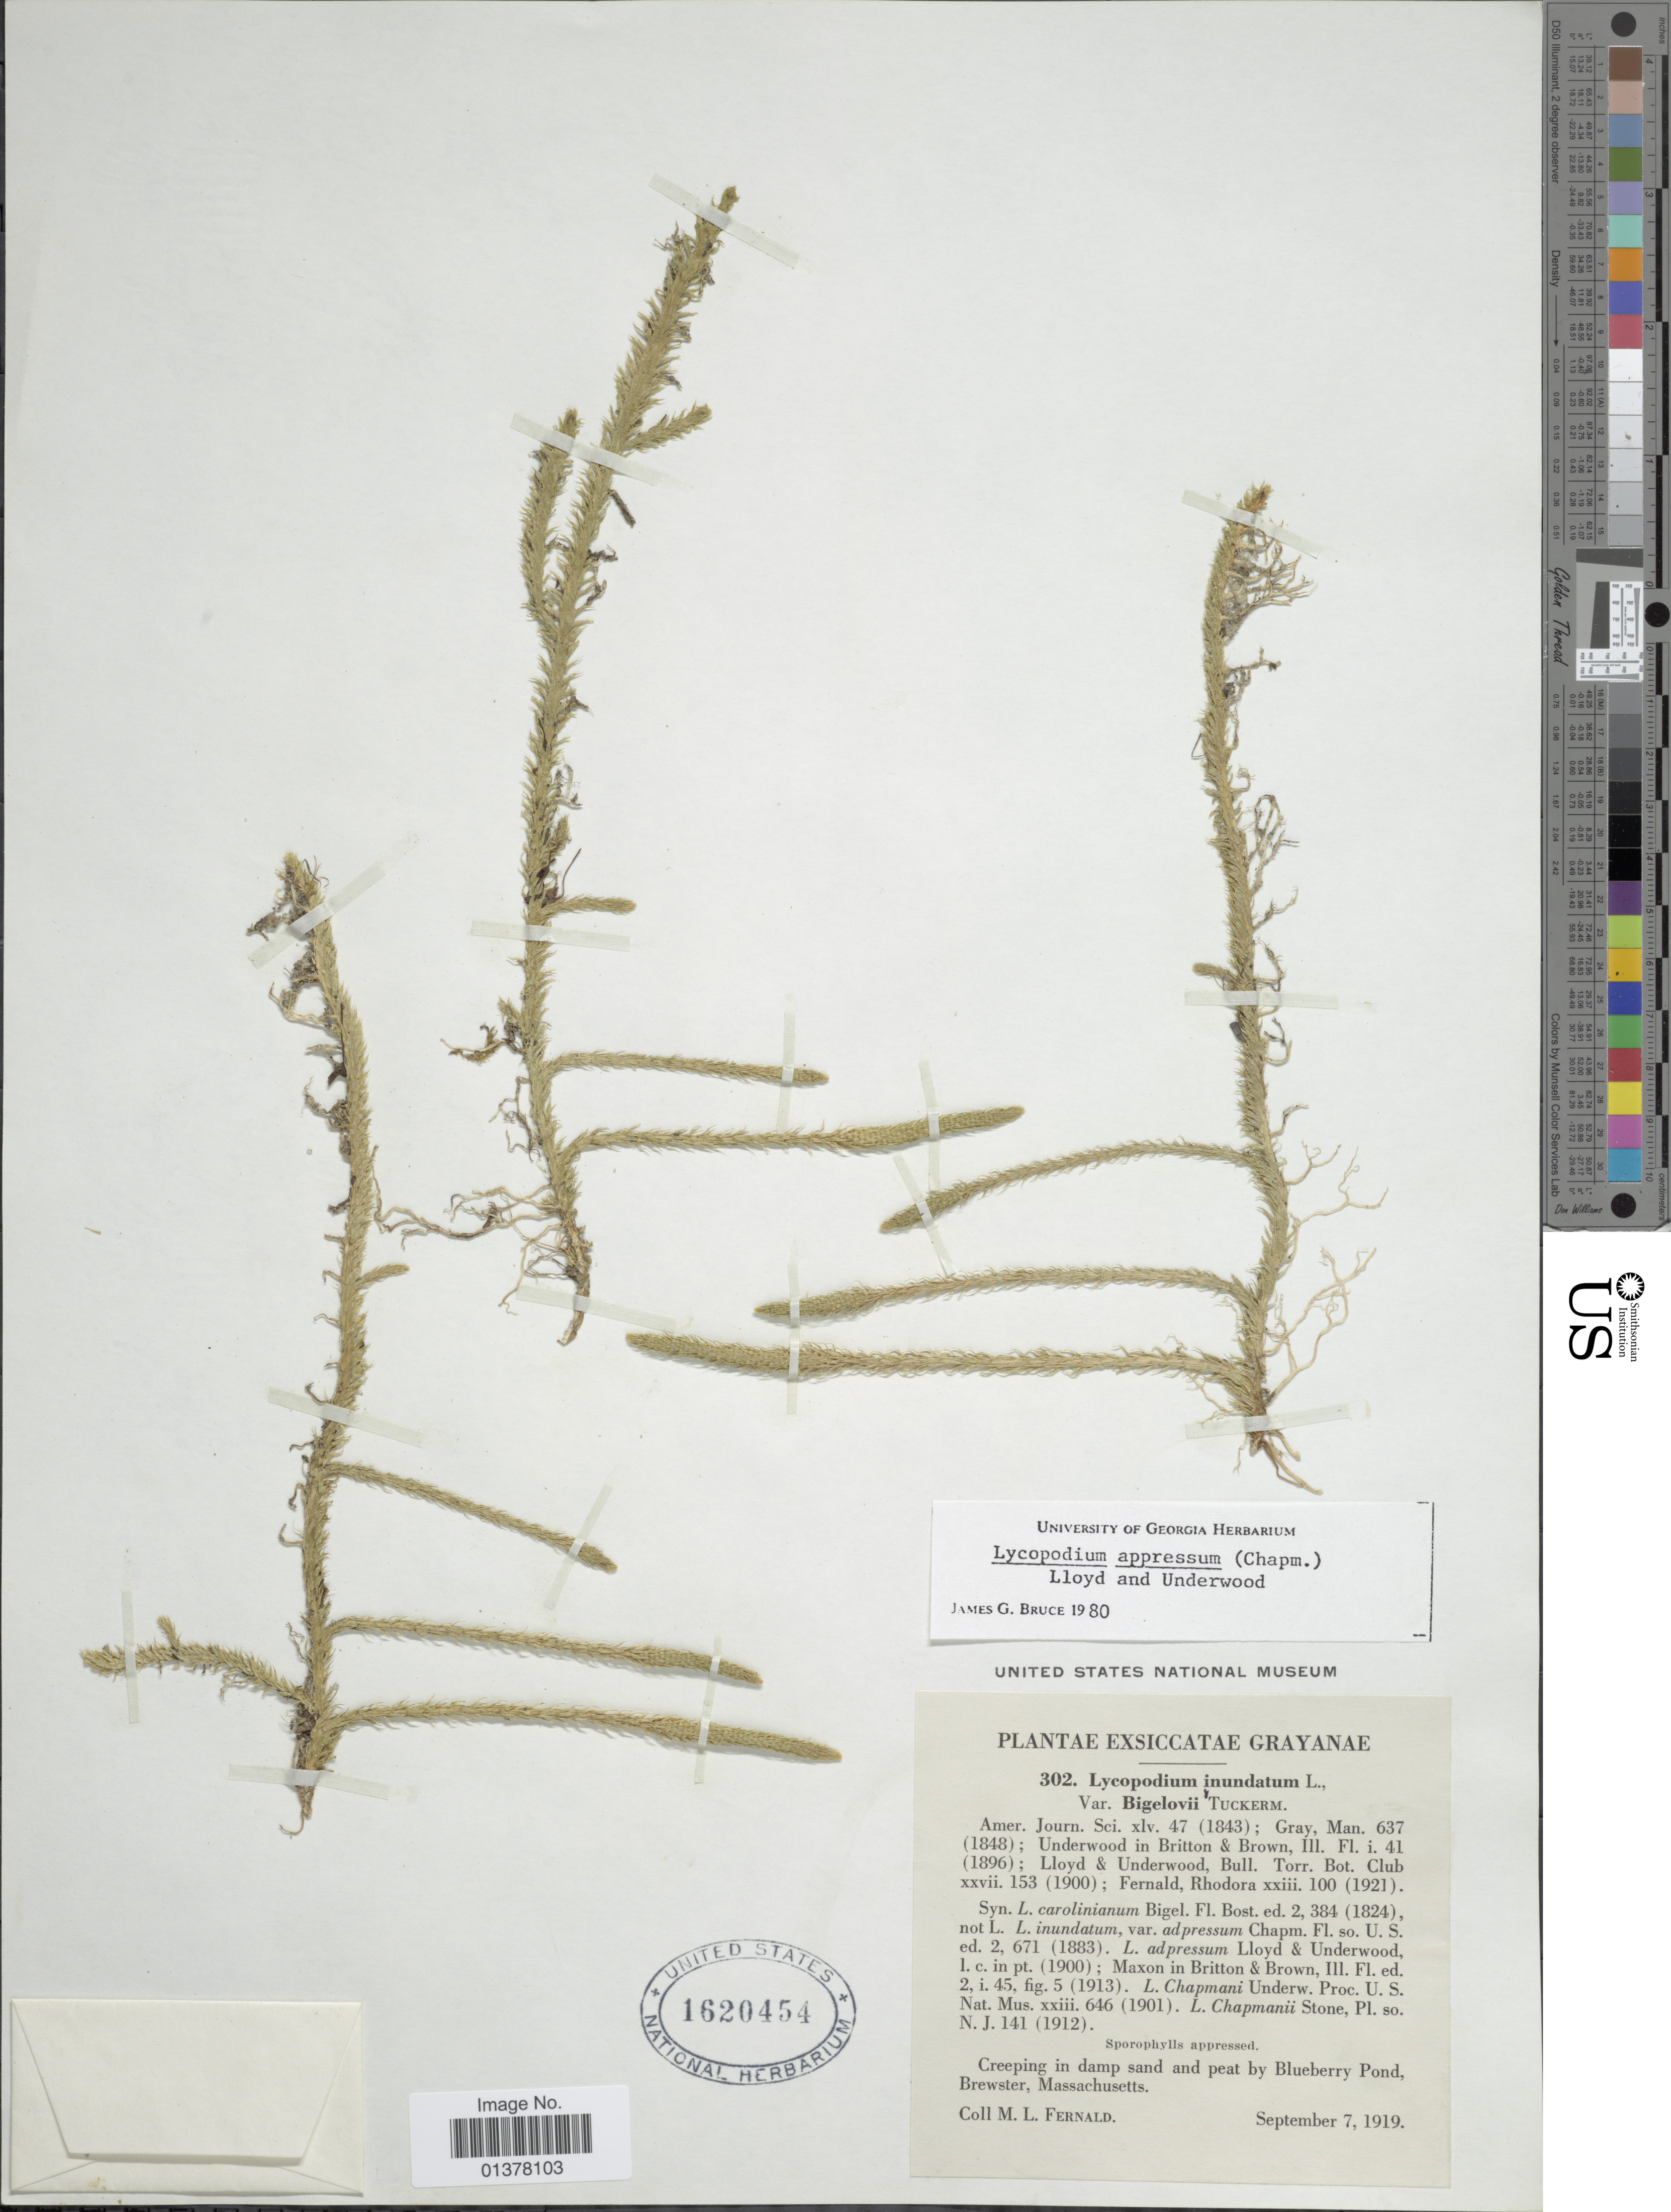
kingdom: Plantae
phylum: Tracheophyta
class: Lycopodiopsida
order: Lycopodiales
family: Lycopodiaceae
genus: Lycopodiella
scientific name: Lycopodiella appressa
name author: (Chapm.) Cranfill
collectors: M. L. Fernald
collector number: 302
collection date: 1919-09-07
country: United States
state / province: Massachusetts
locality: Creeping in damp sand and peat by Blueberry Pond, Brewster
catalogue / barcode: US 1620454